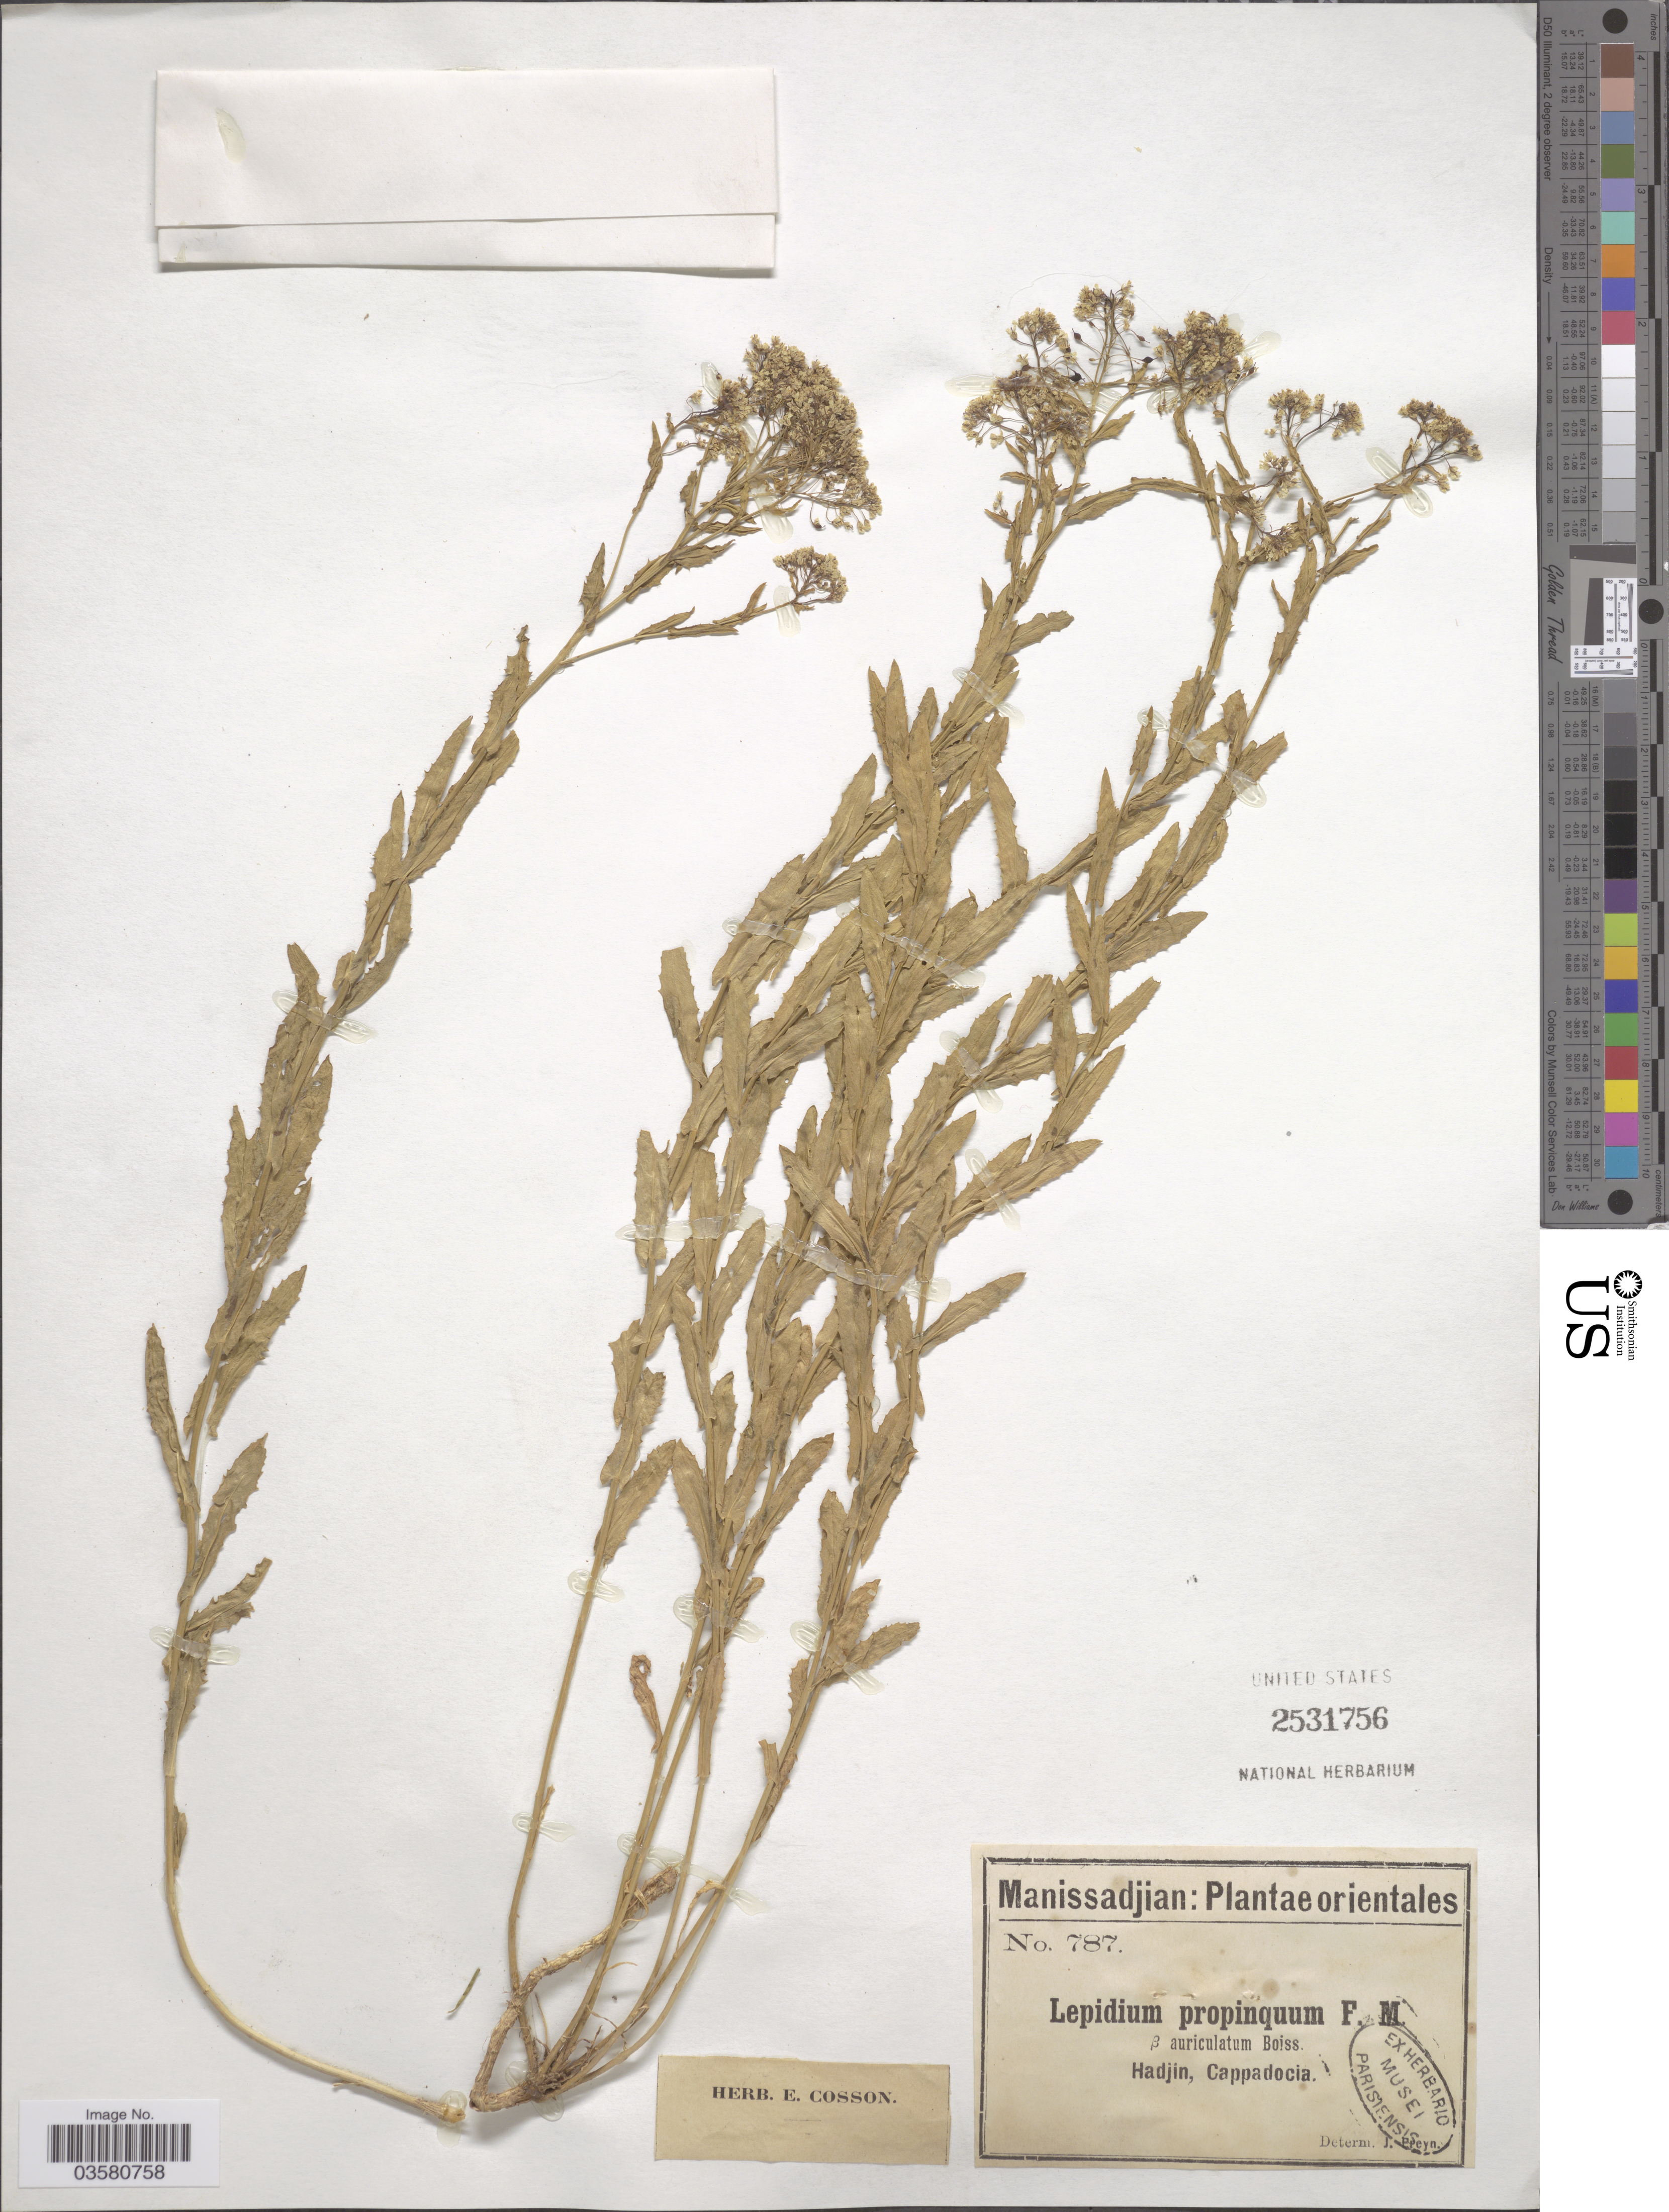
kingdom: Plantae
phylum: Tracheophyta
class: Magnoliopsida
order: Brassicales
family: Brassicaceae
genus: Lepidium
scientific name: Lepidium chalepense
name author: L.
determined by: Strong, Mark T., (BOT), Smithsonian Institution - National Museum of Natural History (UNITED STATES)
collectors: -. Manissadjian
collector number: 787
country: Turkey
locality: Orientales. Hadjin, Cappadocia.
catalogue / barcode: US 2531756